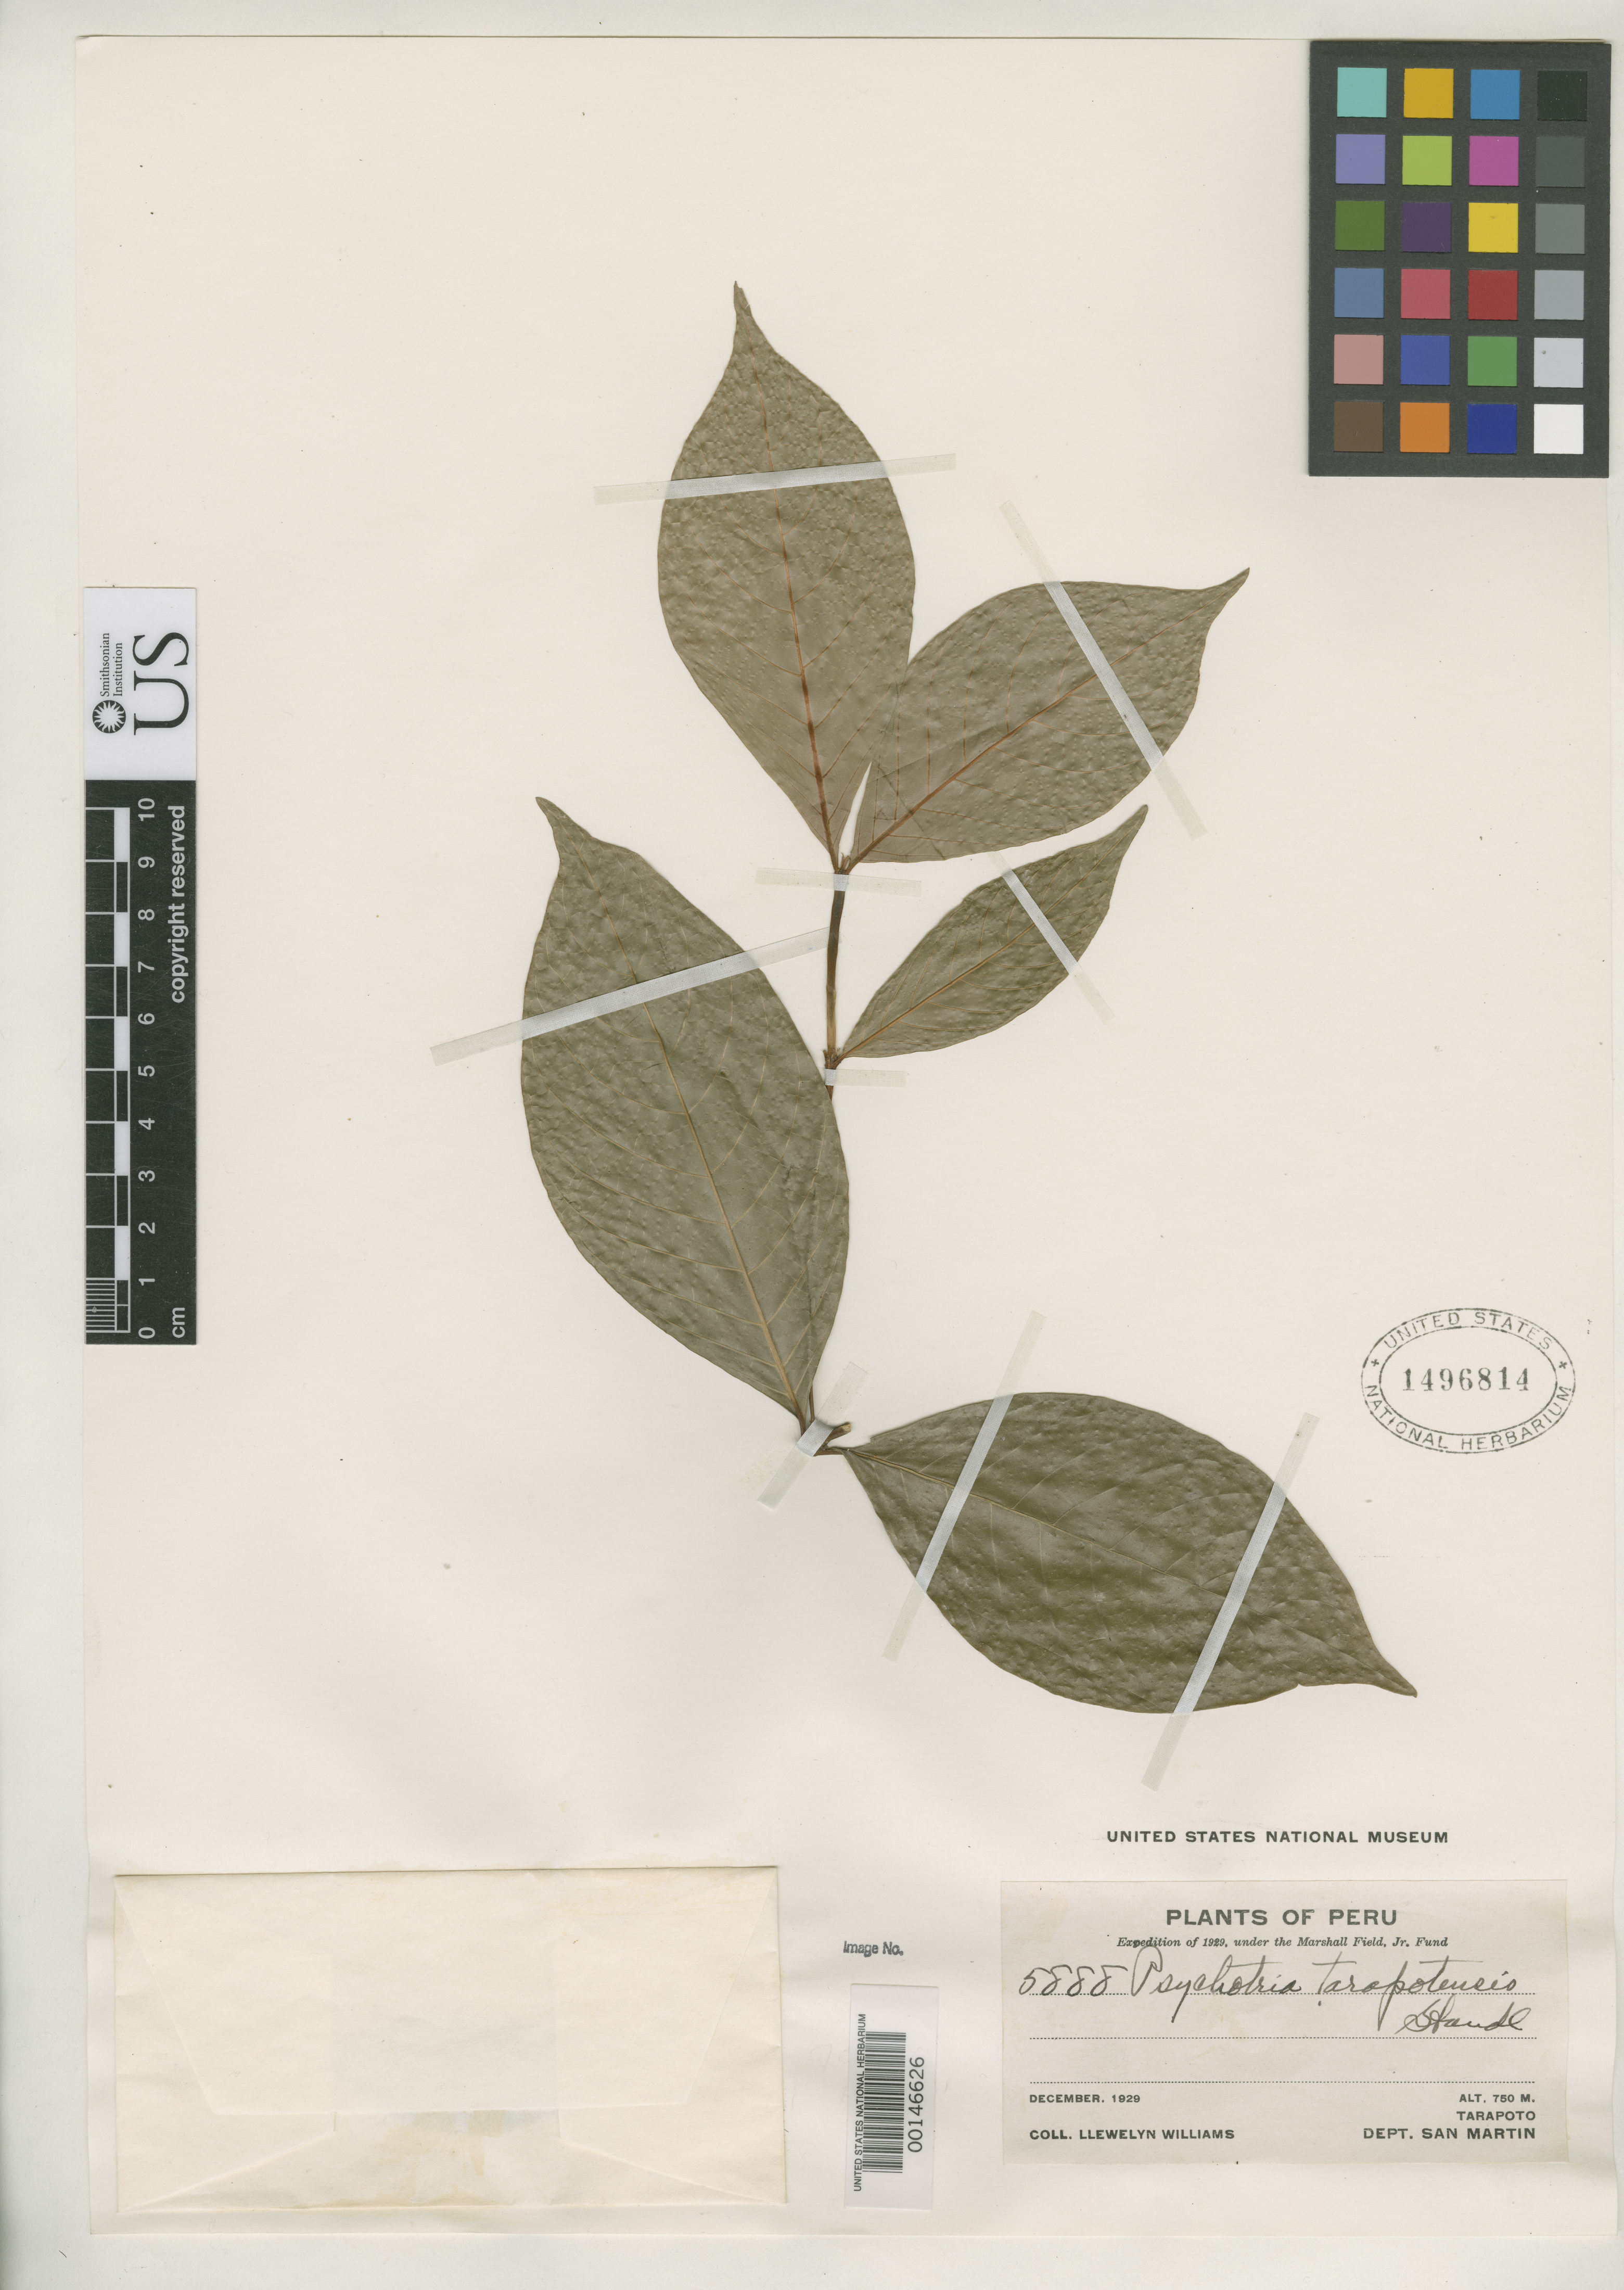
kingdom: Plantae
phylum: Tracheophyta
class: Magnoliopsida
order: Gentianales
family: Rubiaceae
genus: Psychotria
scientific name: Psychotria tarapotensis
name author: Standl.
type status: Isotype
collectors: Ll. Williams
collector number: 5888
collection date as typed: Dec 1929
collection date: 1929-12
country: Peru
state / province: San Martín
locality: Tarapoto.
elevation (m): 750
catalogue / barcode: US 1496814